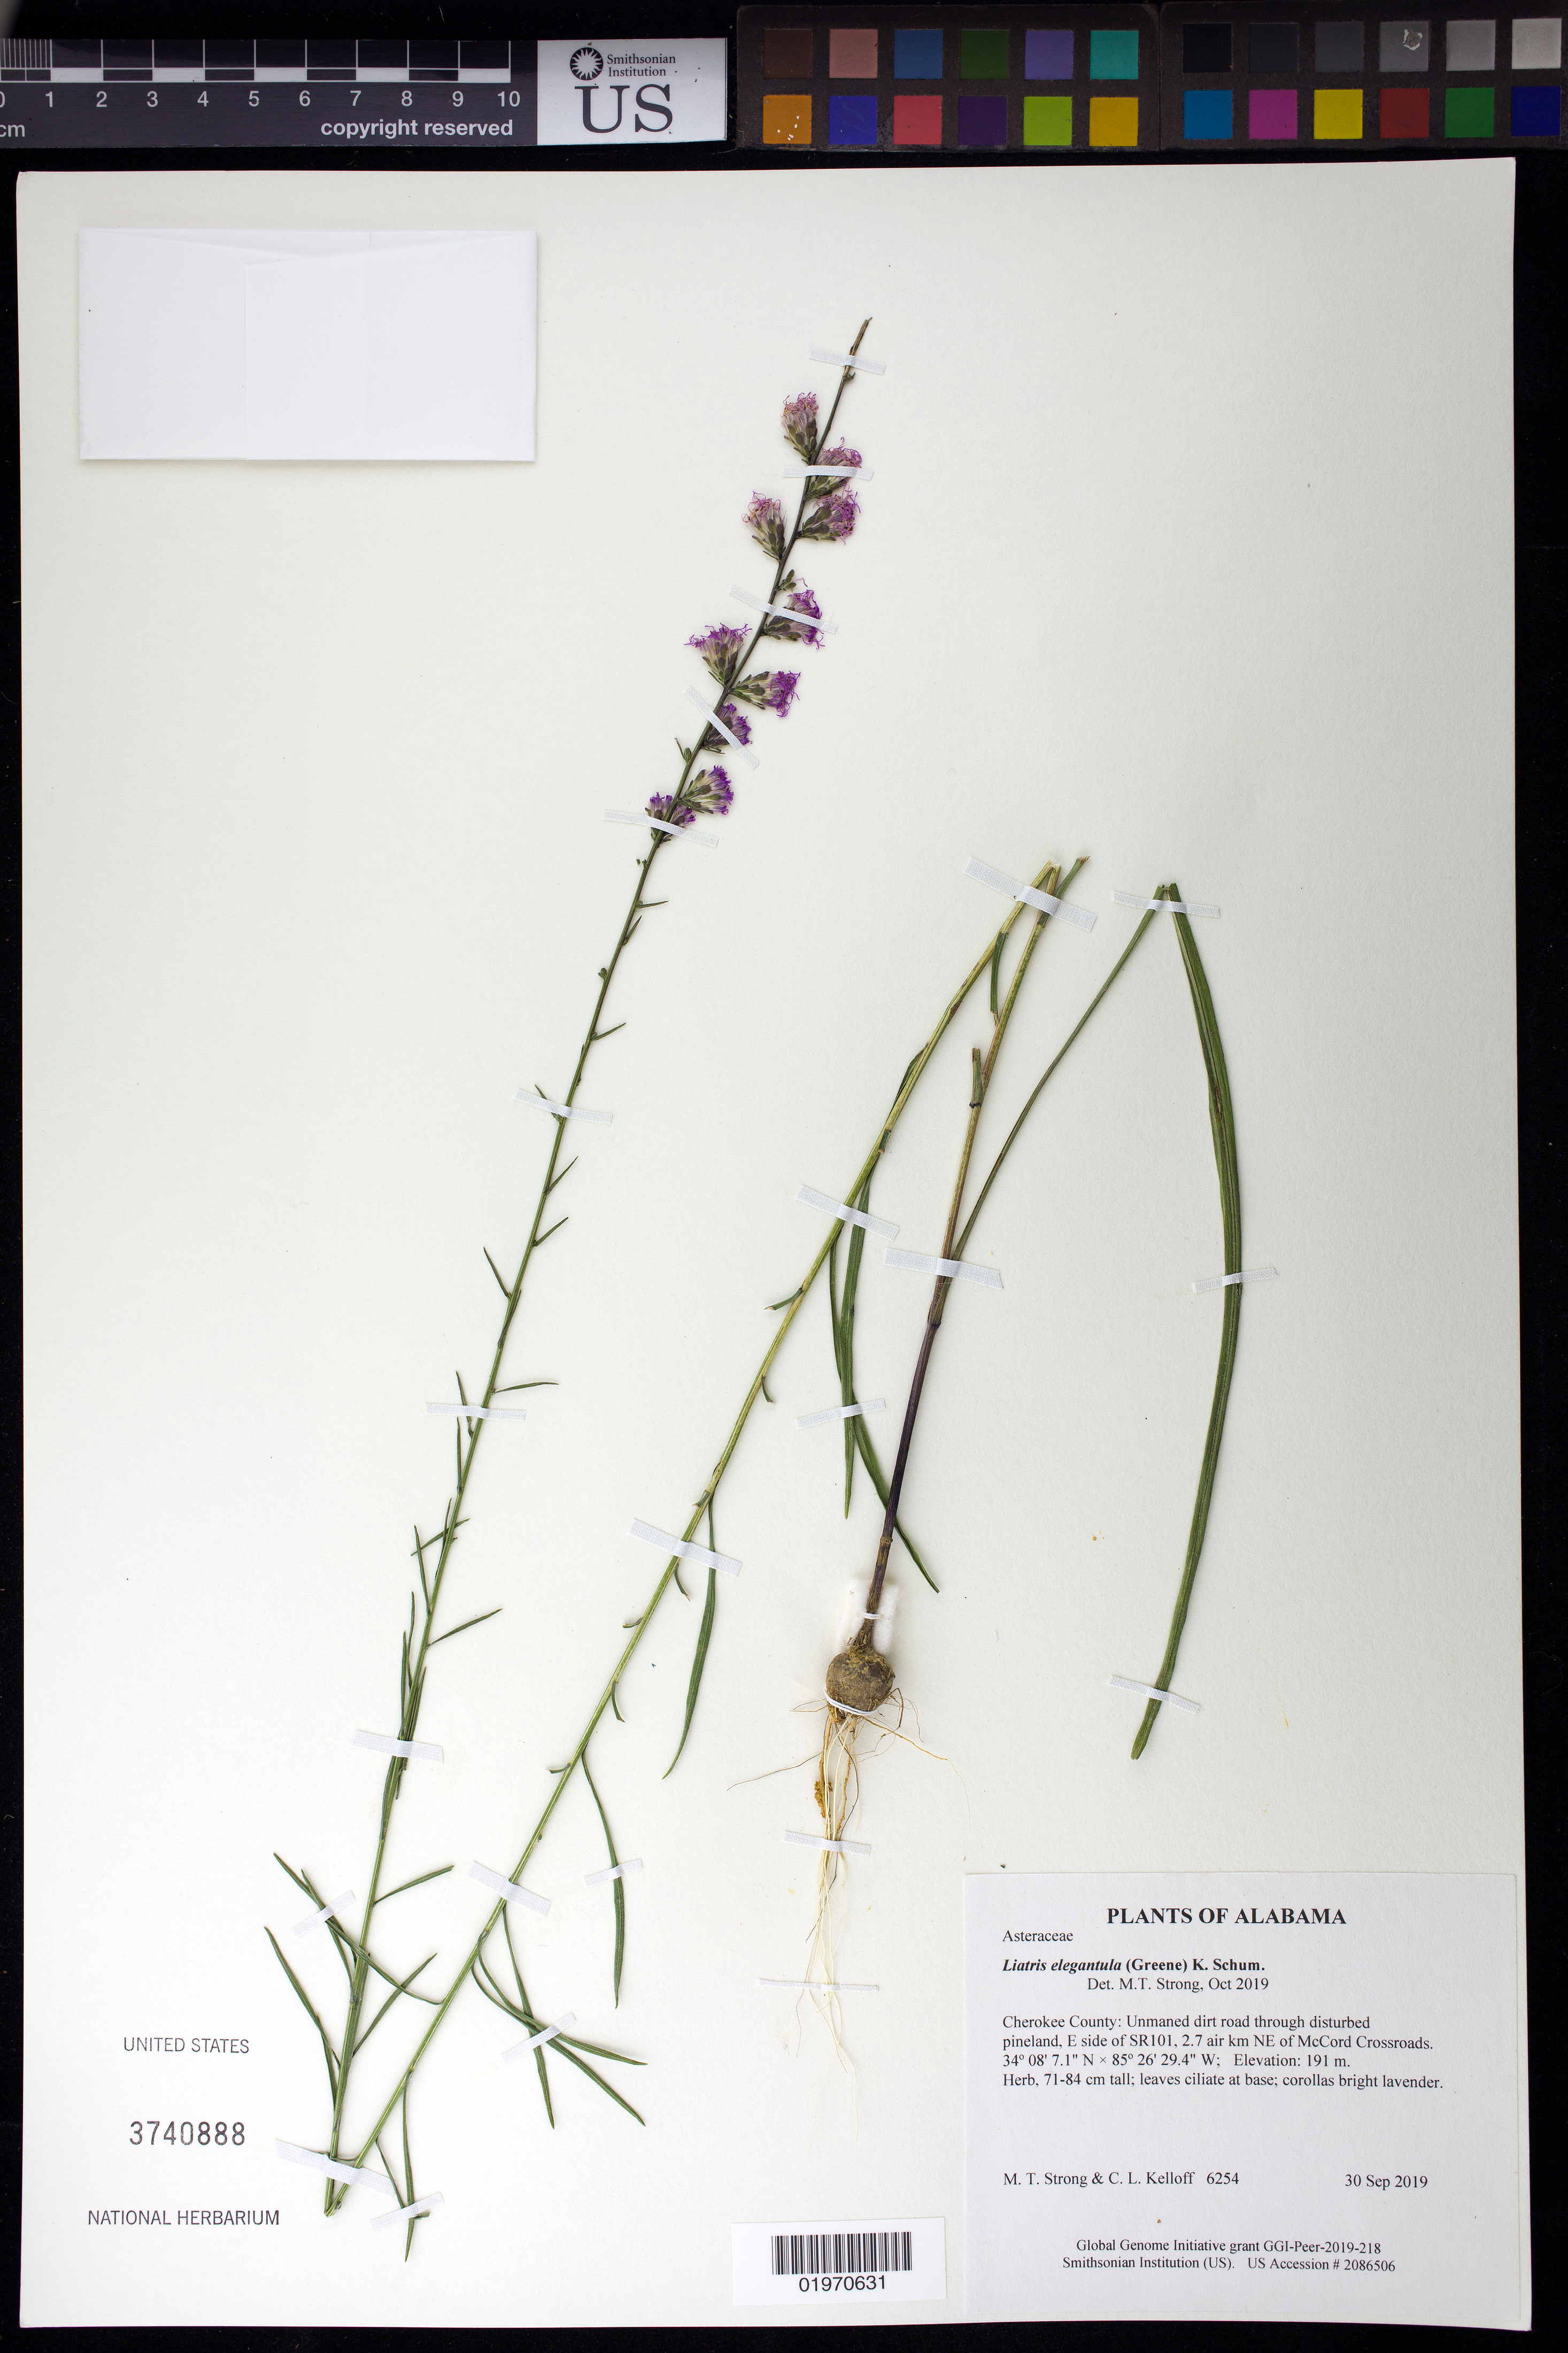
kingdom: Plantae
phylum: Tracheophyta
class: Magnoliopsida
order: Asterales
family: Asteraceae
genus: Liatris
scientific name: Liatris elegantula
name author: (Greene) K. Schum.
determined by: Strong, Mark T., (BOT), Smithsonian Institution - National Museum of Natural History (UNITED STATES)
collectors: M. T. Strong & C. L. Kelloff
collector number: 6254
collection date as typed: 30 Sep 2019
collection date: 2019-09-30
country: United States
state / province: Alabama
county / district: Cherokee County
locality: Unmaned dirt road through disturbed pineland, E side of SR101, 2.7 air km NE of McCord Crossroads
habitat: Roadside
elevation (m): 191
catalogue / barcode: US 3740888